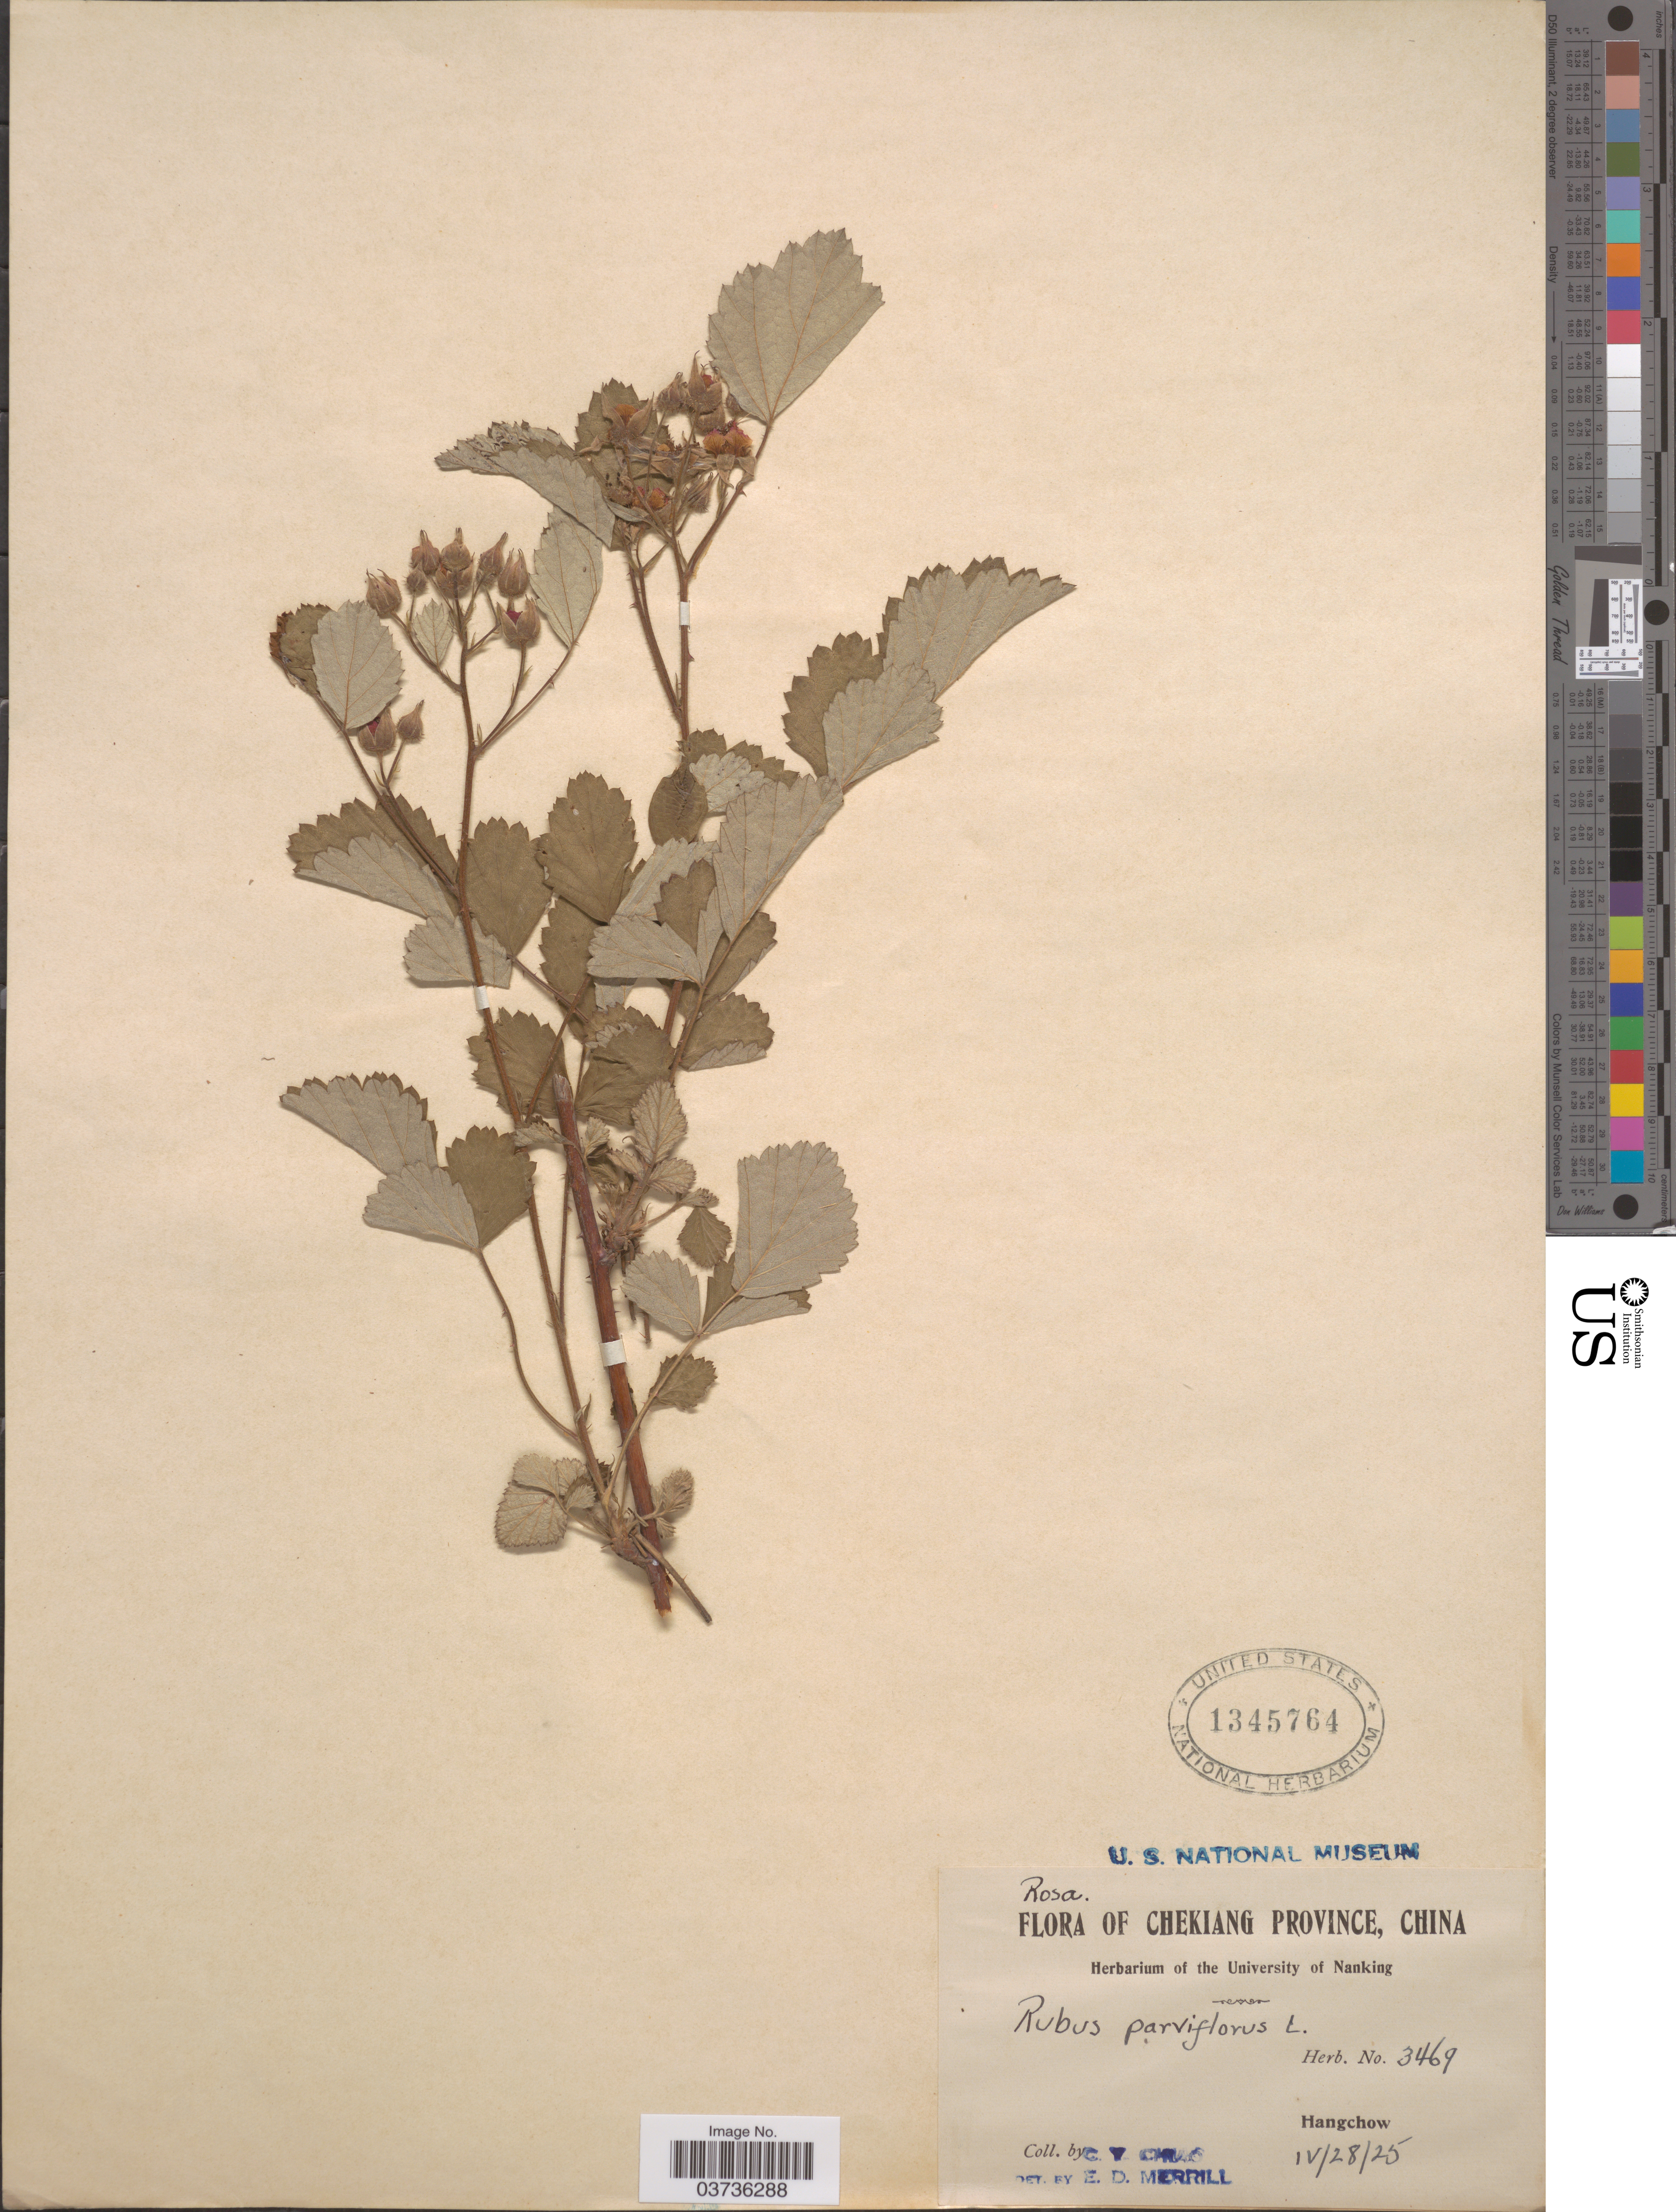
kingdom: Plantae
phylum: Tracheophyta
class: Magnoliopsida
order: Rosales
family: Rosaceae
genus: Rubus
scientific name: Rubus parvifolius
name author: L.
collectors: C. Y. Chiao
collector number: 3469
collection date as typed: Transcribed d/m/y: 28/4/25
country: China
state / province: Zhejiang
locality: Chekiang Province. Hangchow.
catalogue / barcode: US 1345764